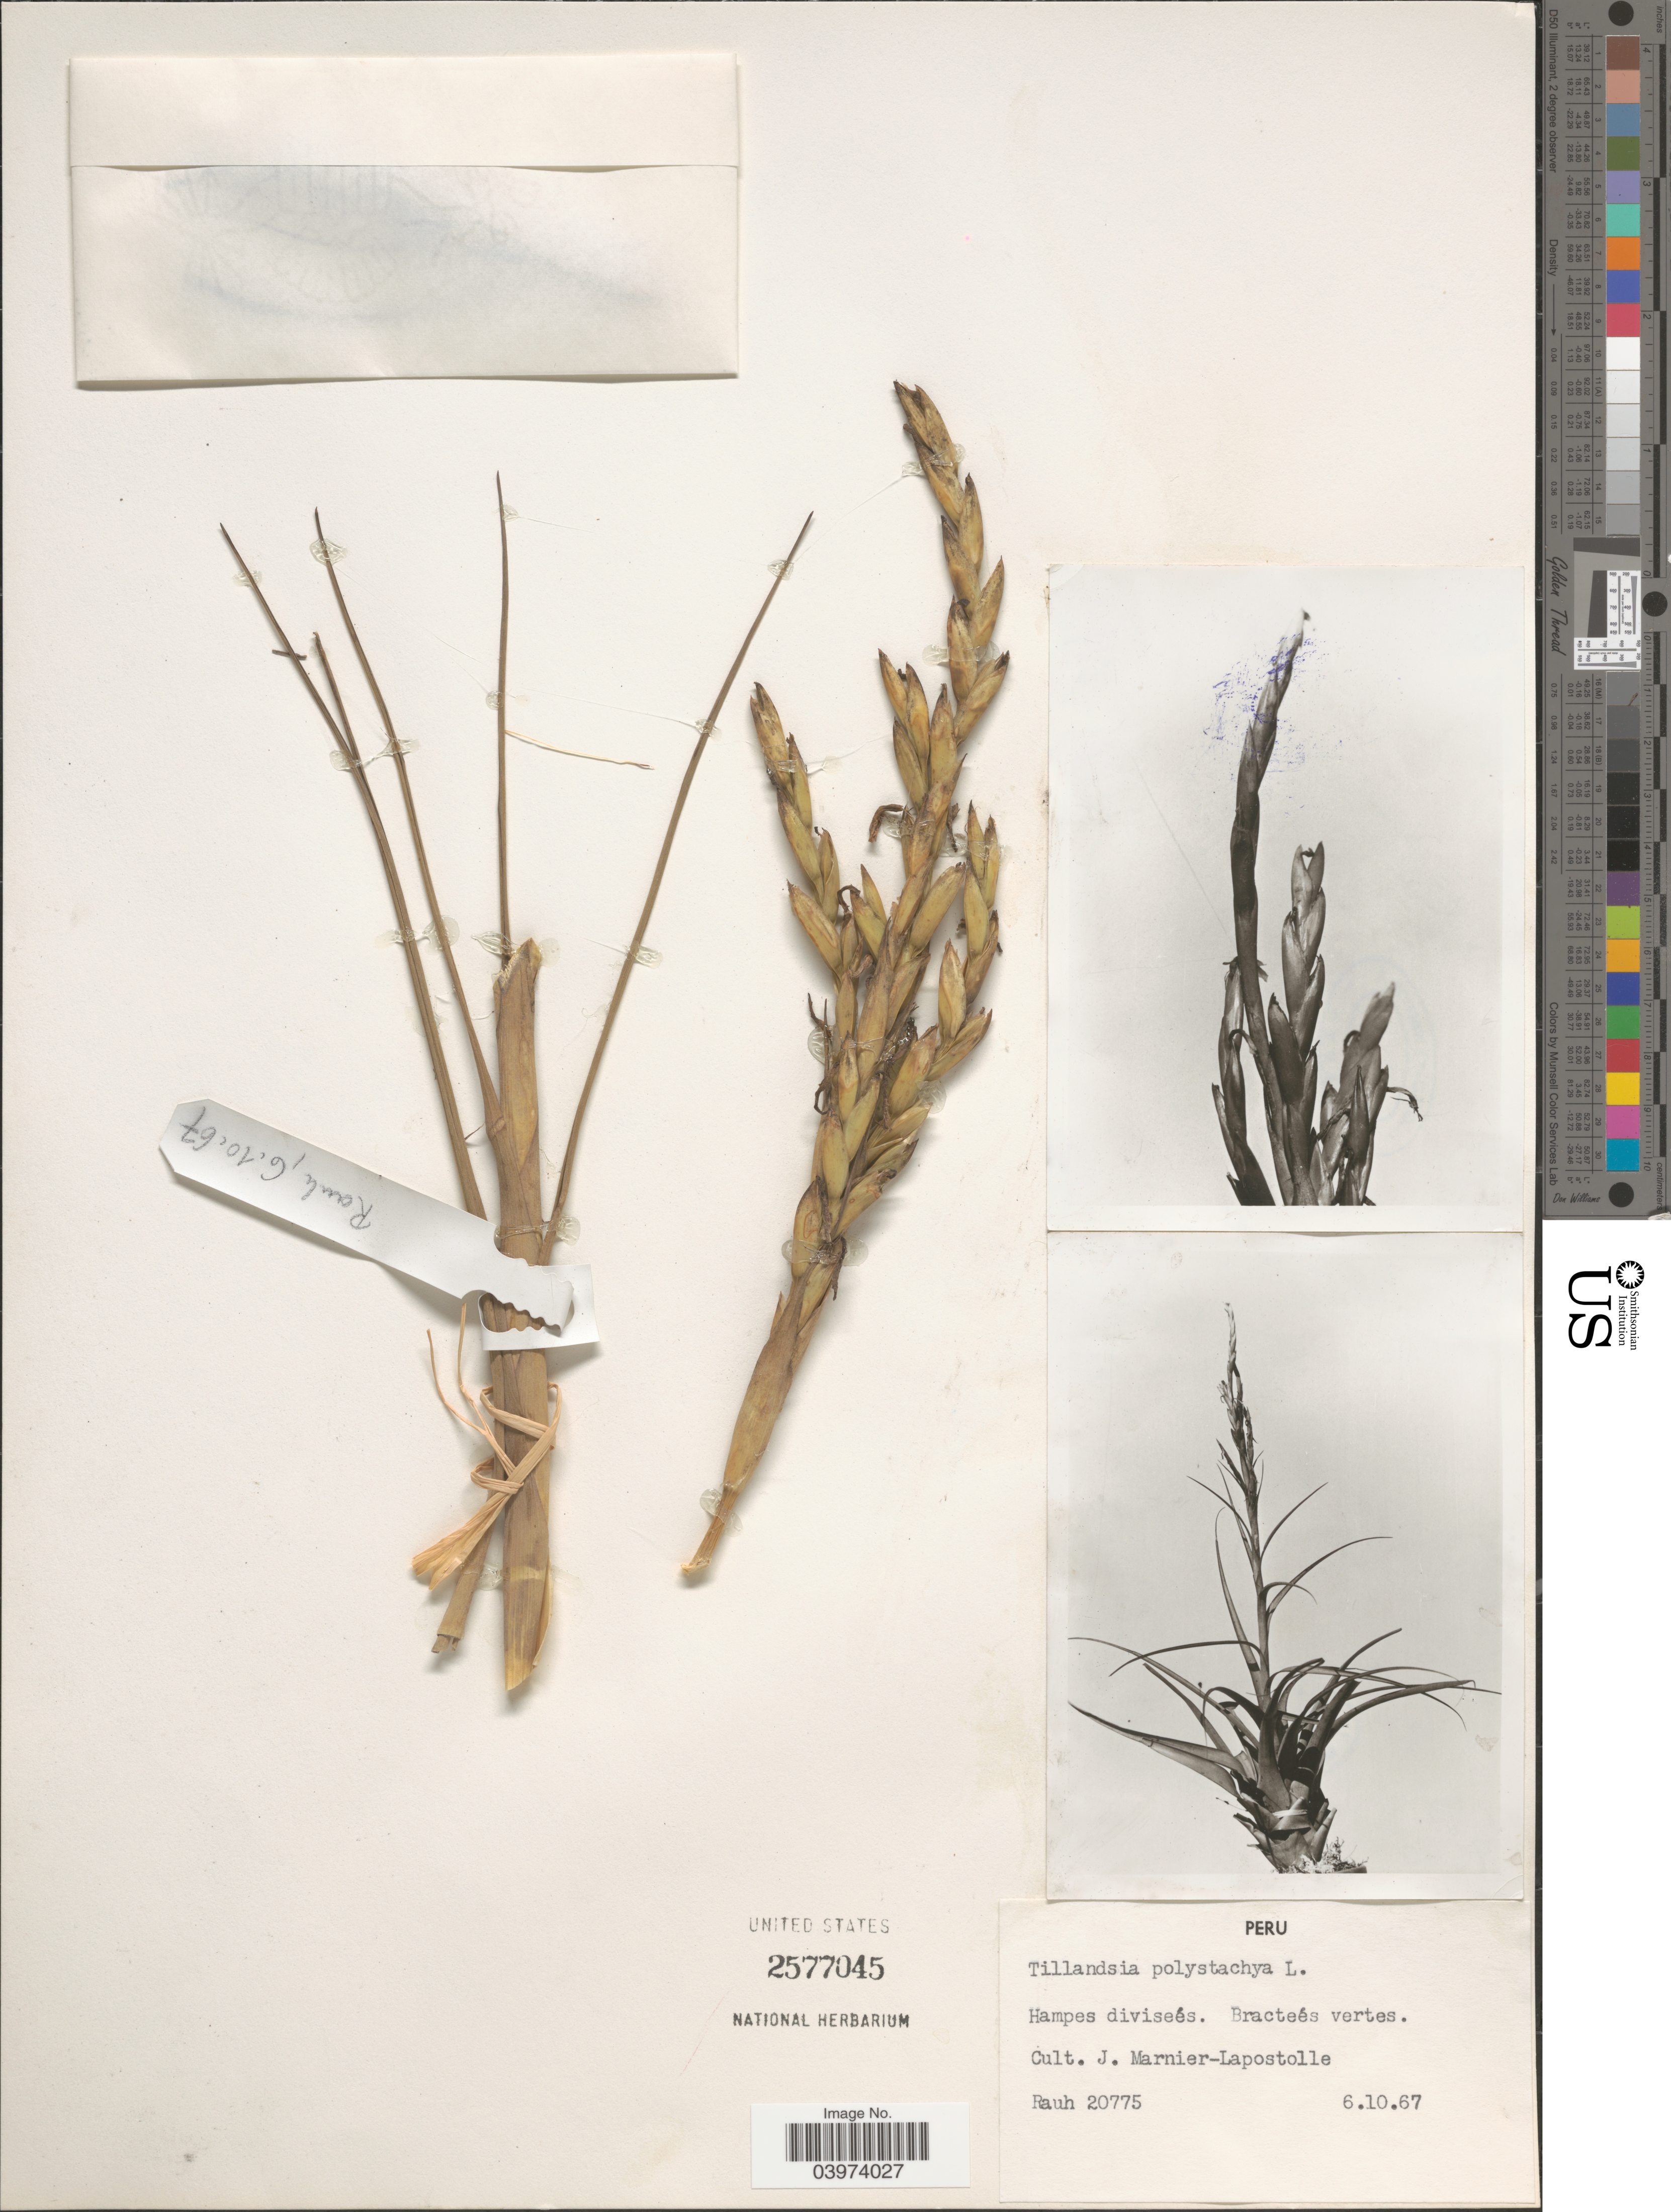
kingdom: Plantae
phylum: Tracheophyta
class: Liliopsida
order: Poales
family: Bromeliaceae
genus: Tillandsia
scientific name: Tillandsia polystachia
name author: (L.) L.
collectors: J. Marnier-Lapostolle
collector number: Rauh20775?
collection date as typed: Transcribed d/m/y: 6/10/67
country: Peru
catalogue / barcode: US 2577045